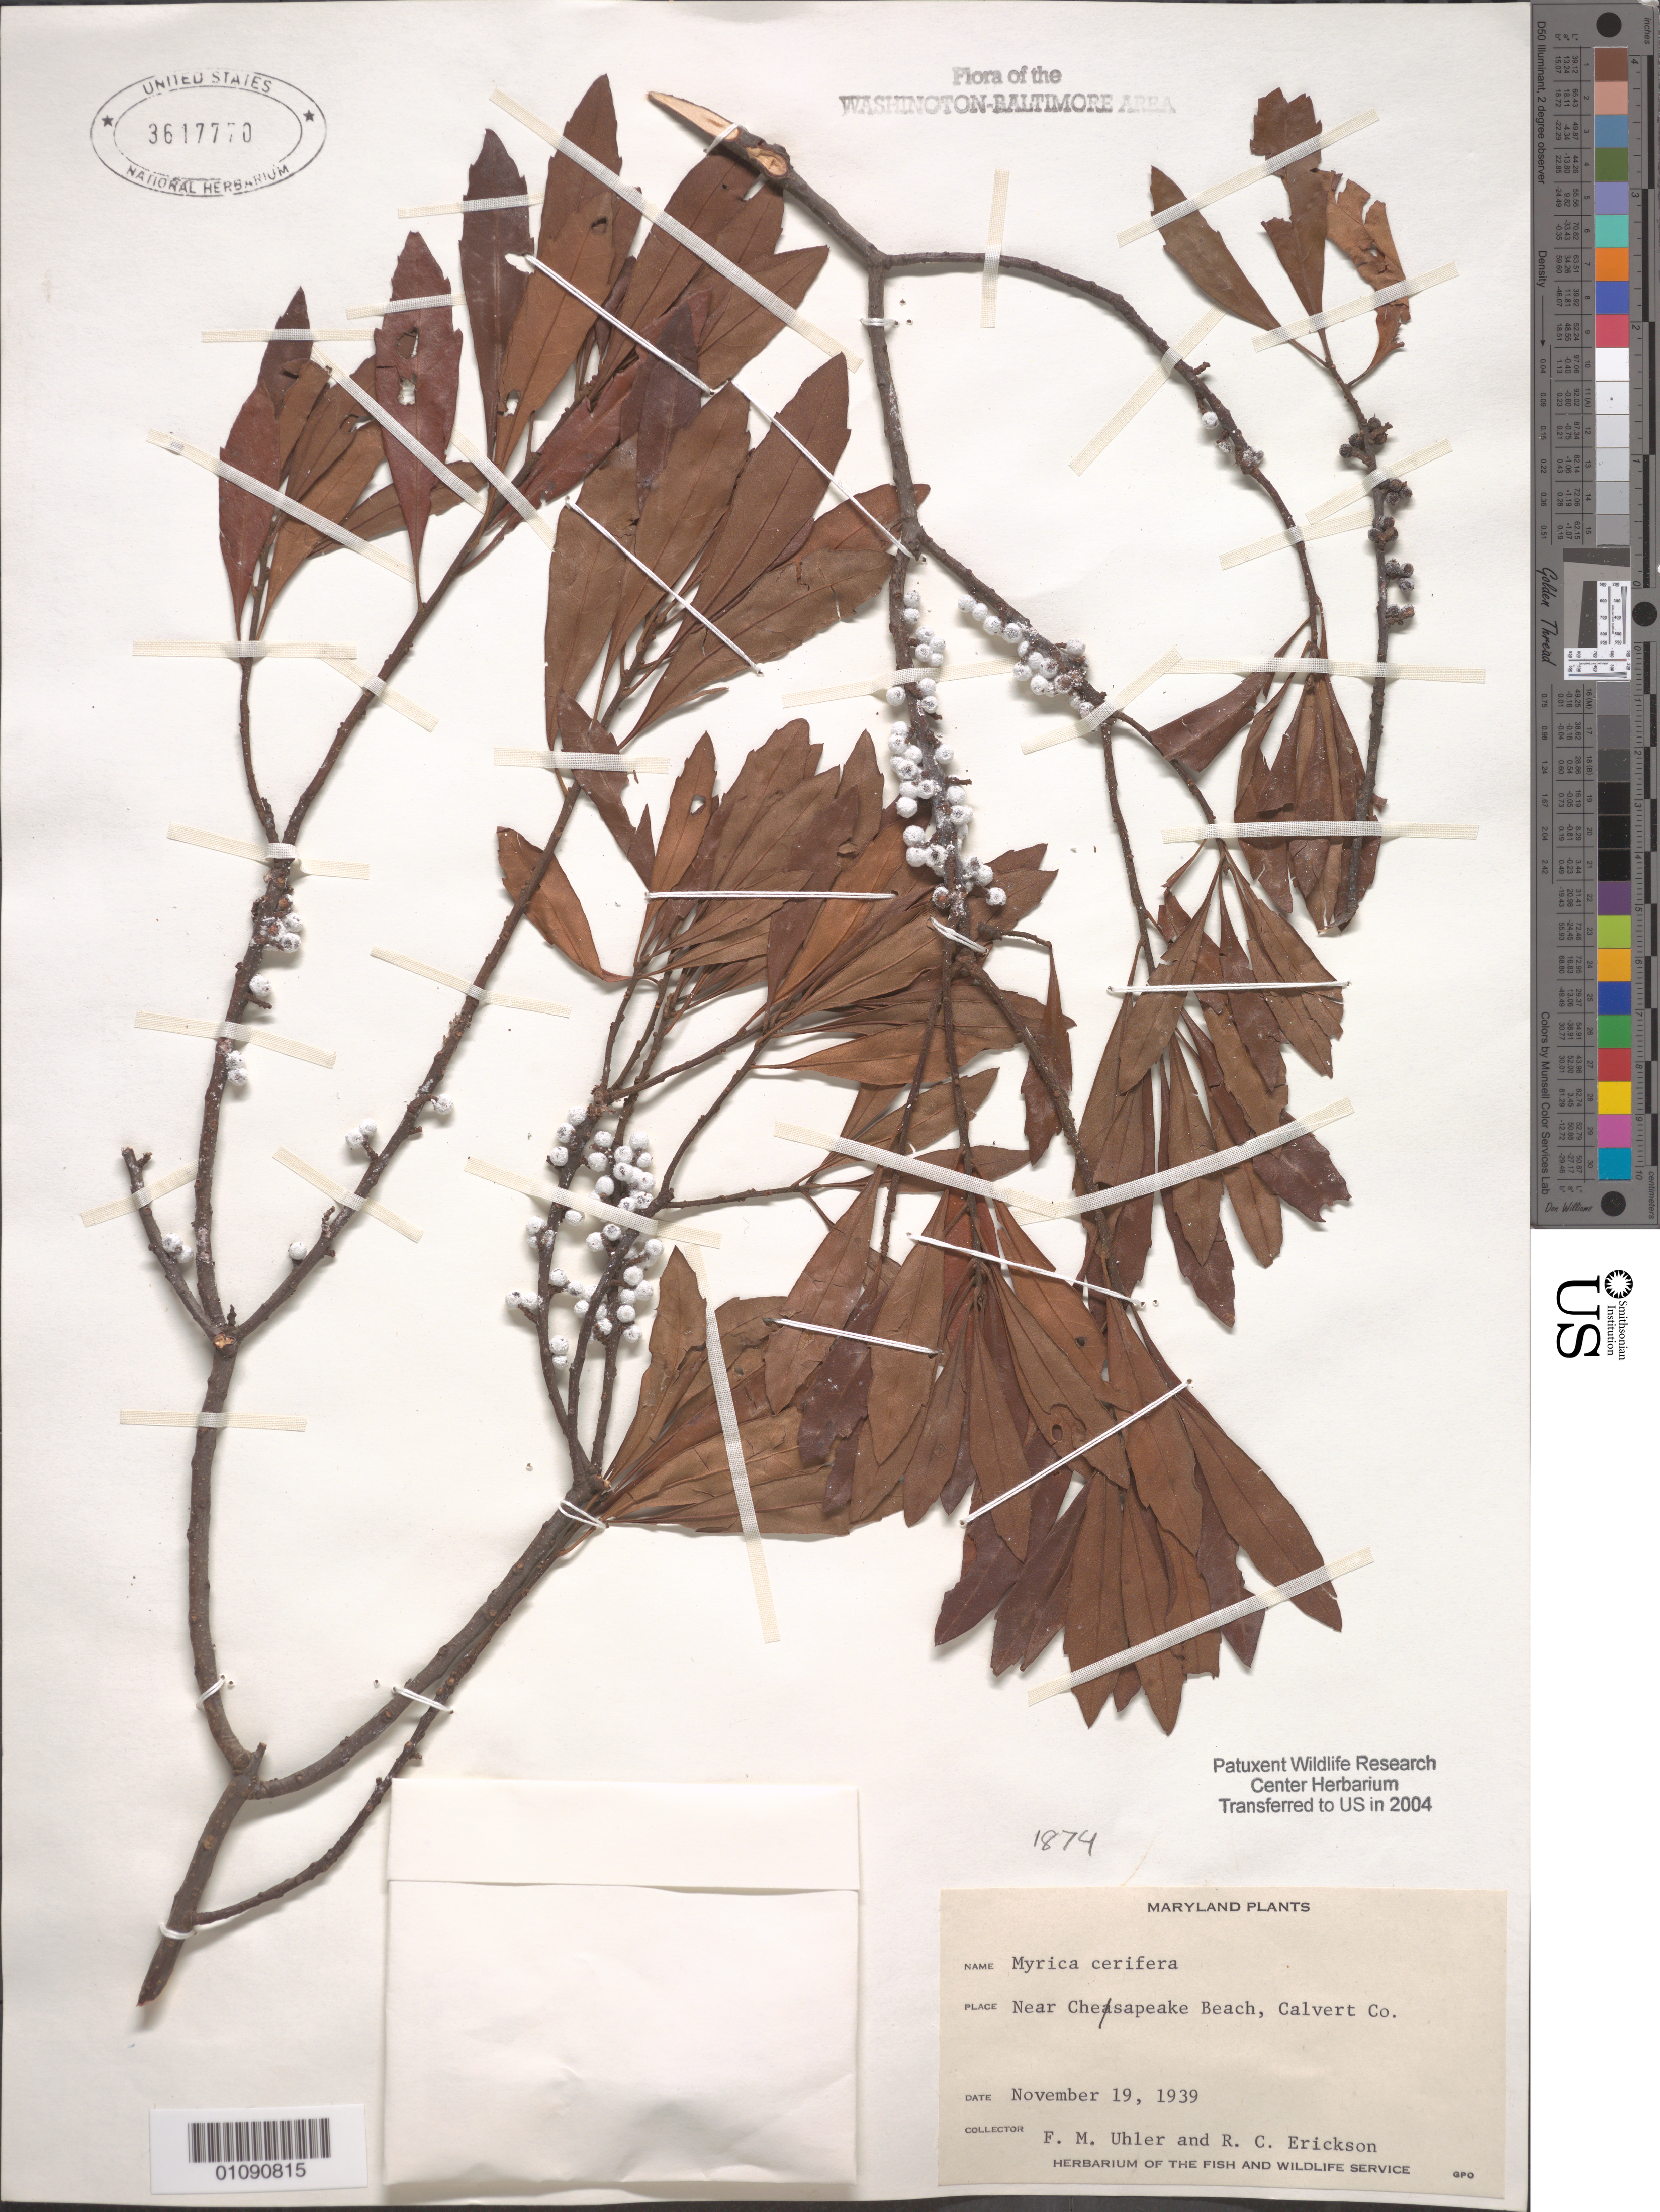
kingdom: Plantae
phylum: Tracheophyta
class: Magnoliopsida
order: Fagales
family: Myricaceae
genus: Morella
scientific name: Morella cerifera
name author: (L.) Small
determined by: Strong, Mark T., (BOT), Smithsonian Institution - National Museum of Natural History (UNITED STATES)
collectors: F. M. Uhler & R. Erickson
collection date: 1939-11-19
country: United States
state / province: Maryland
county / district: Calvert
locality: Near Chesapeake Beach.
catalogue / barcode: US 3617770